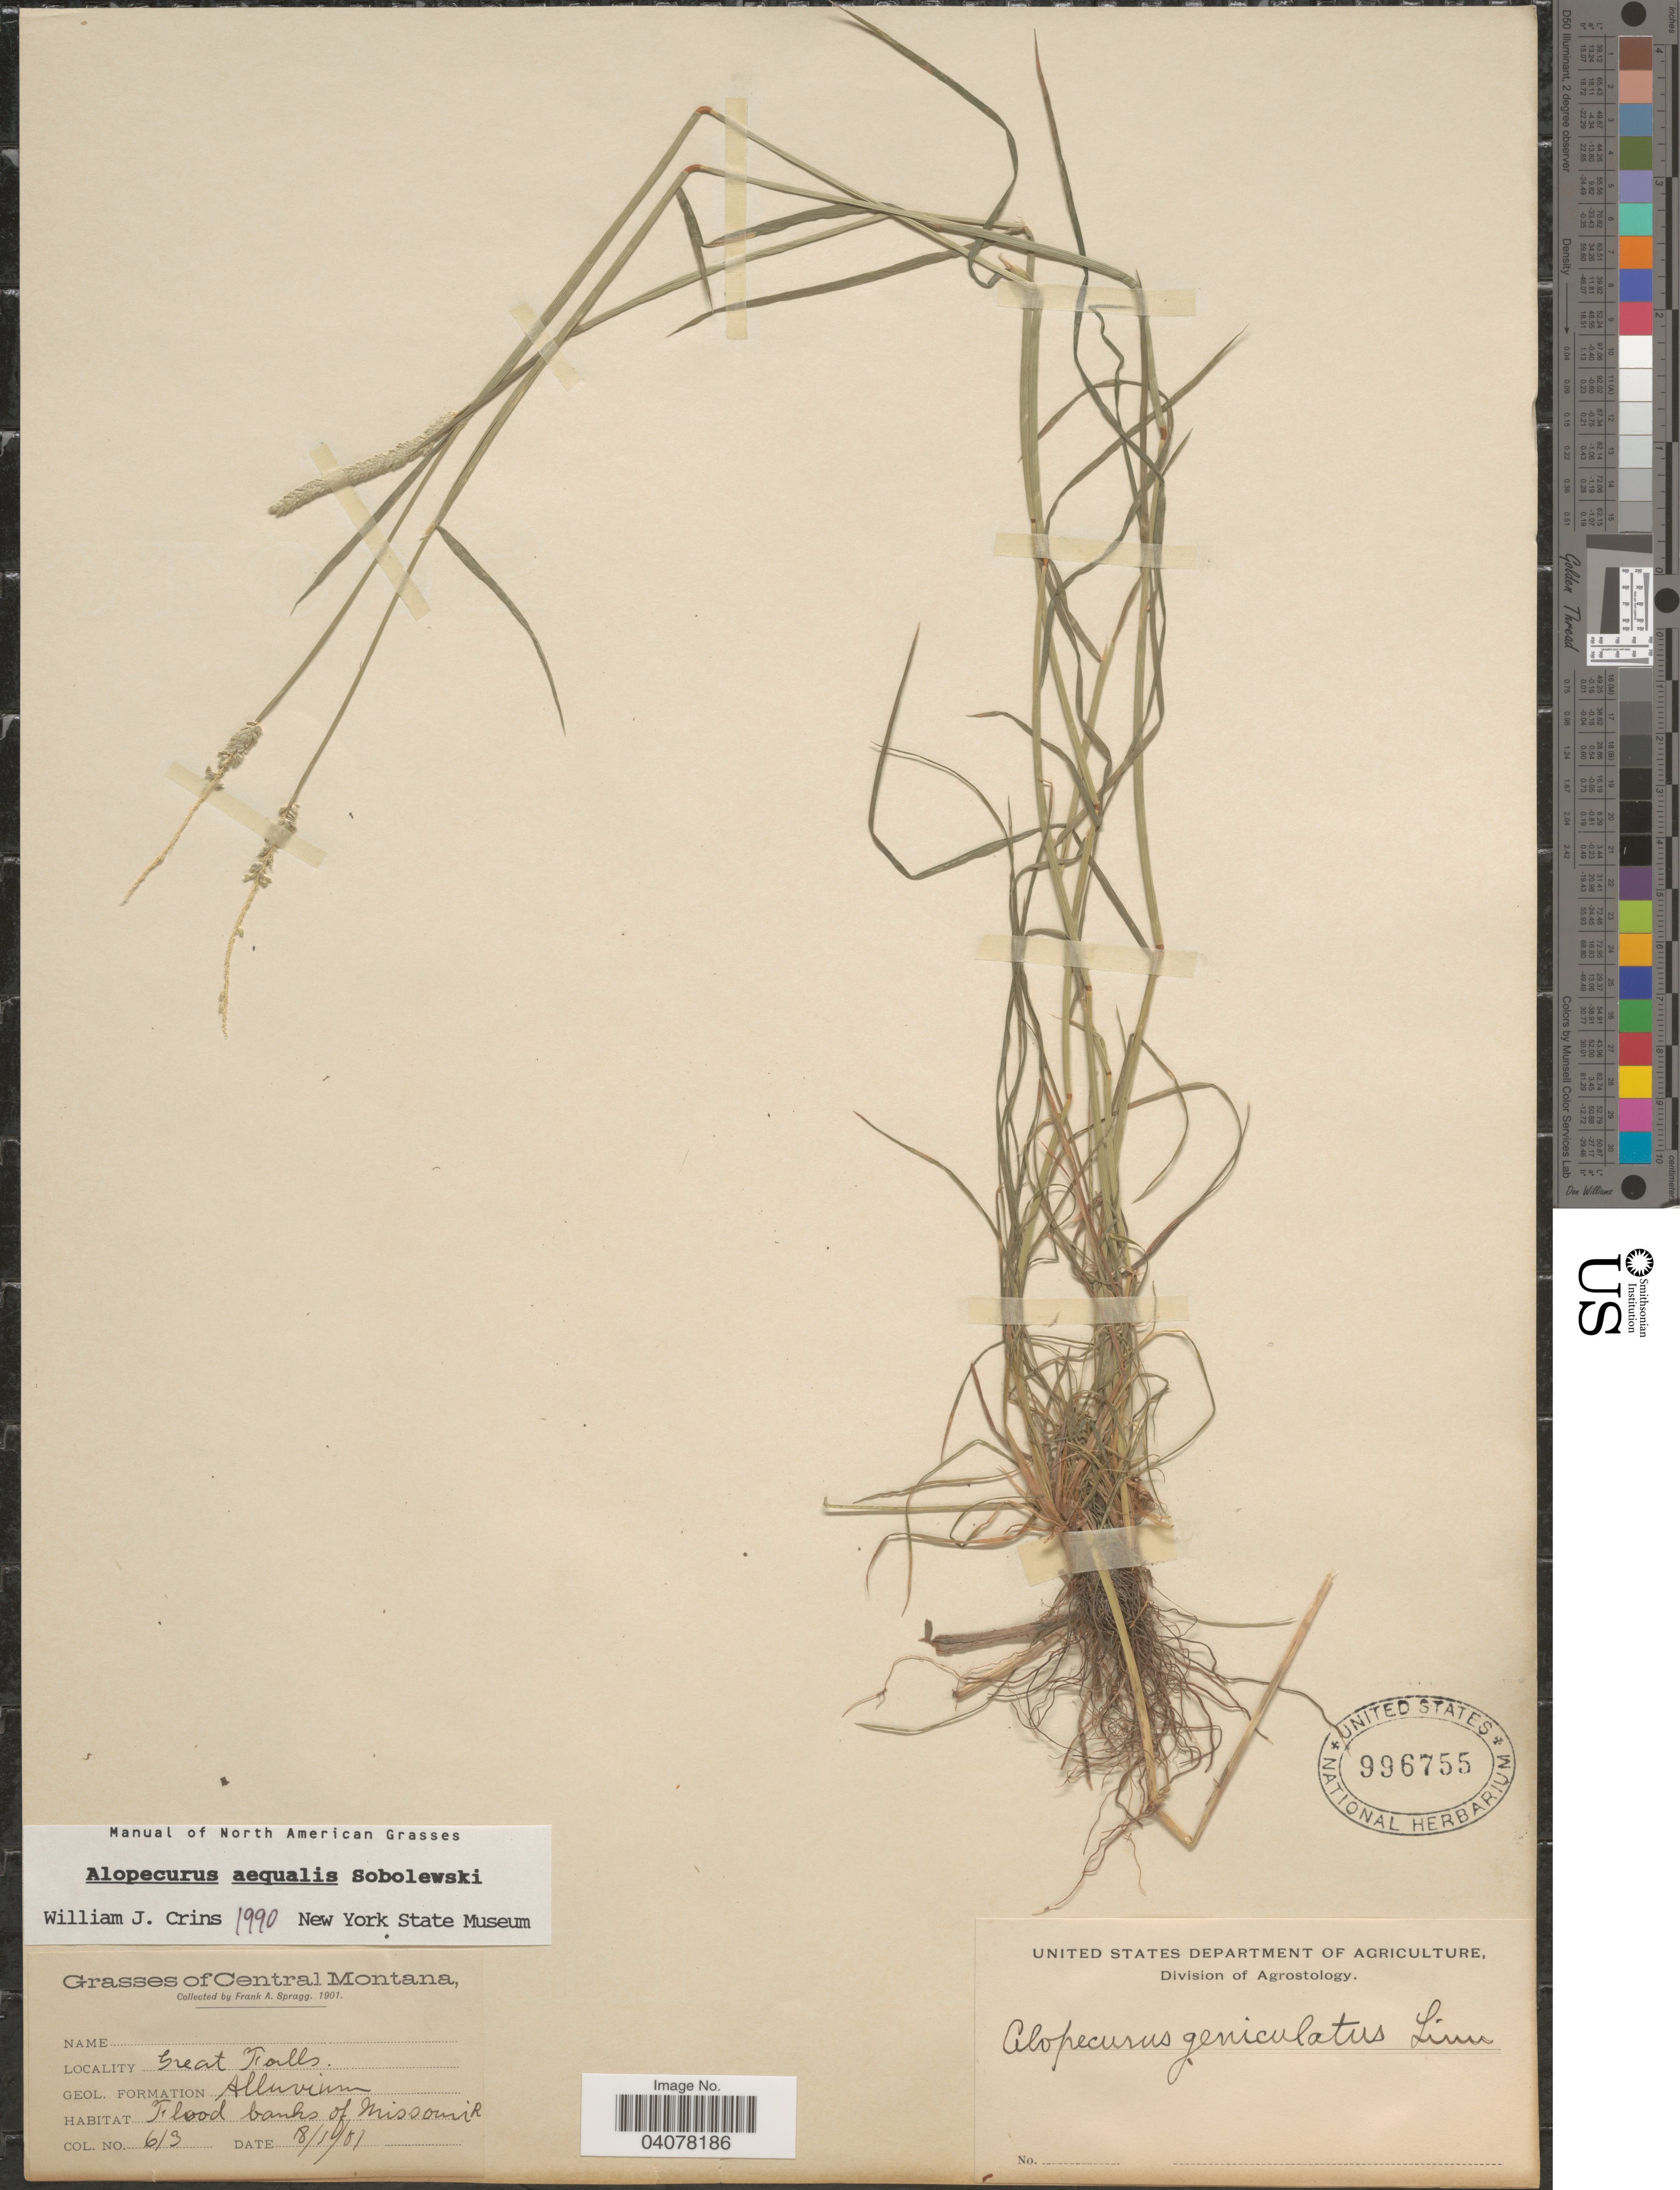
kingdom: Plantae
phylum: Tracheophyta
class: Liliopsida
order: Poales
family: Poaceae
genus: Alopecurus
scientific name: Alopecurus aequalis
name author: Sobol.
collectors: F. Spragg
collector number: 613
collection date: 1901-01-18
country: United States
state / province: Montana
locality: Central Montana. Great Falls. Alluvium. Flood banks of Missouri R.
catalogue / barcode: US 996755